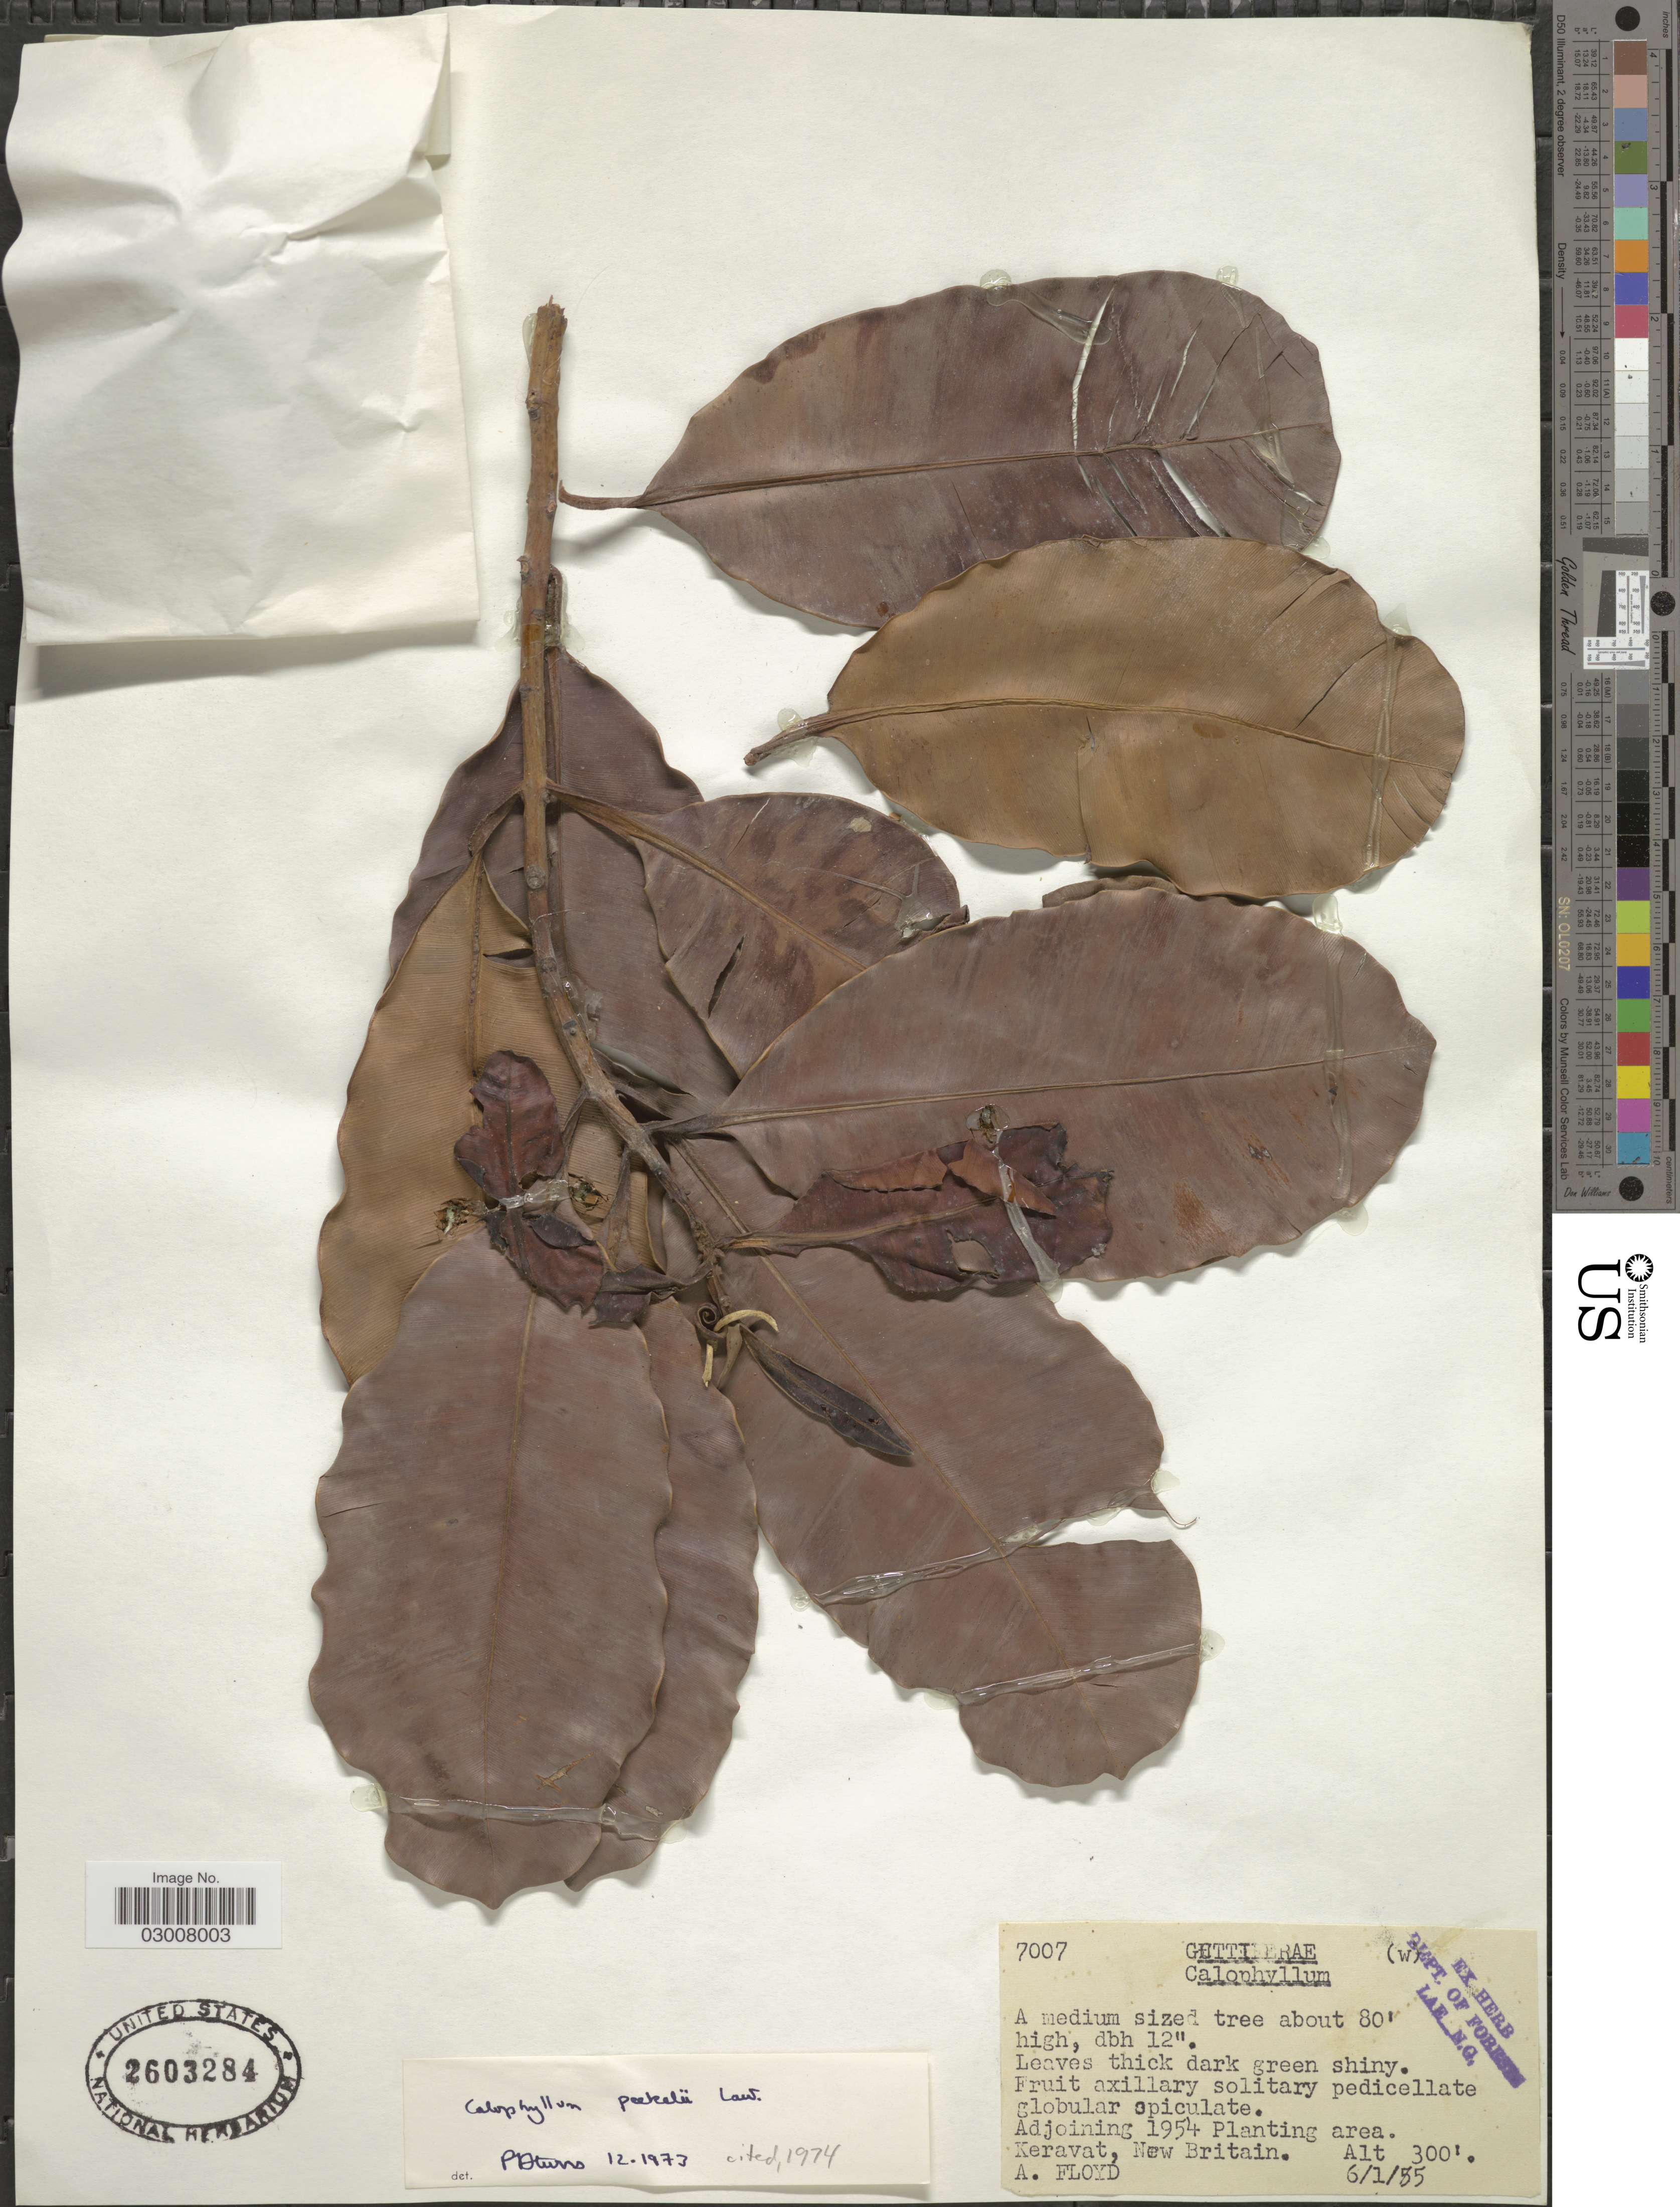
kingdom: Plantae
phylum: Tracheophyta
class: Magnoliopsida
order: Malpighiales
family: Calophyllaceae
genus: Calophyllum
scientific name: Calophyllum peekelii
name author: Lauterb.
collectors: A. Floyd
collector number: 7007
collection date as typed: Transcribed d/m/y: 6/1/55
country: Papua New Guinea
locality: Keravat, New Britain.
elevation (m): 91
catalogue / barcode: US 2603284